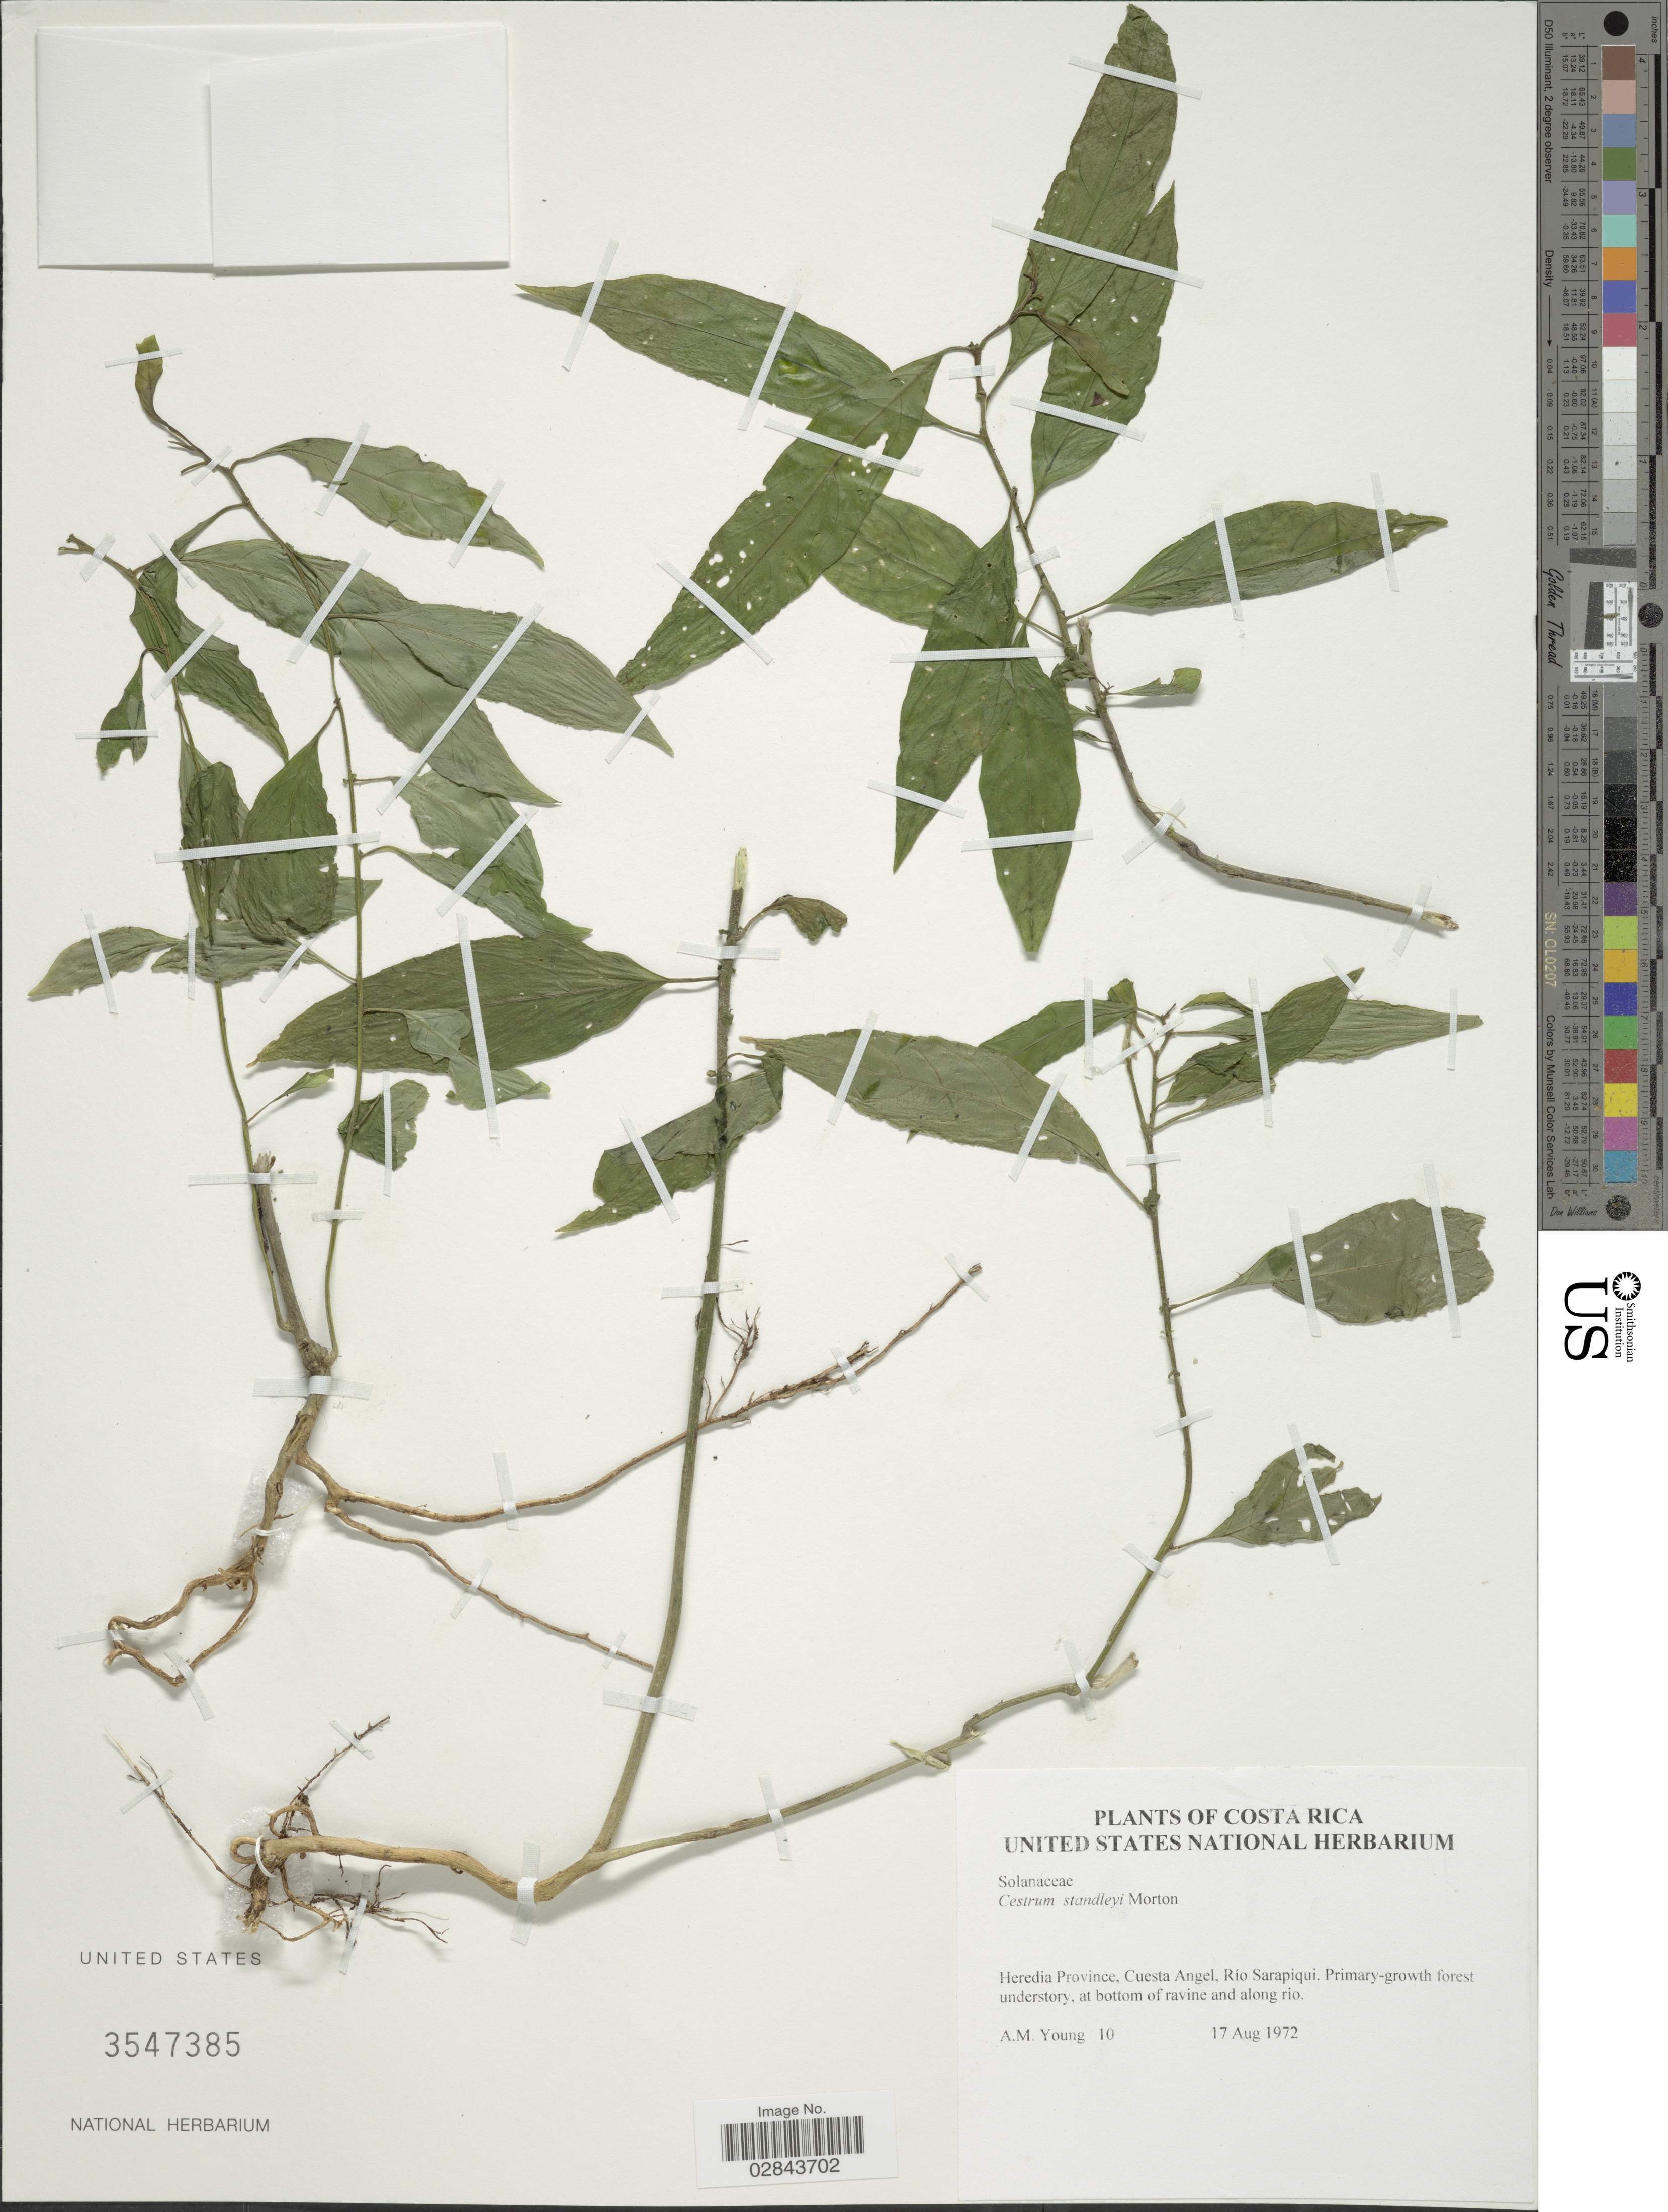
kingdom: Plantae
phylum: Tracheophyta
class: Magnoliopsida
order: Solanales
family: Solanaceae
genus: Cestrum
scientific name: Cestrum microcalyx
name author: Francey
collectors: A. Young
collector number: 10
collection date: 1972-08-17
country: Costa Rica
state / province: Heredia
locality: Cuesta Angel, Río Sarapiqui.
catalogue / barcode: US 3547385